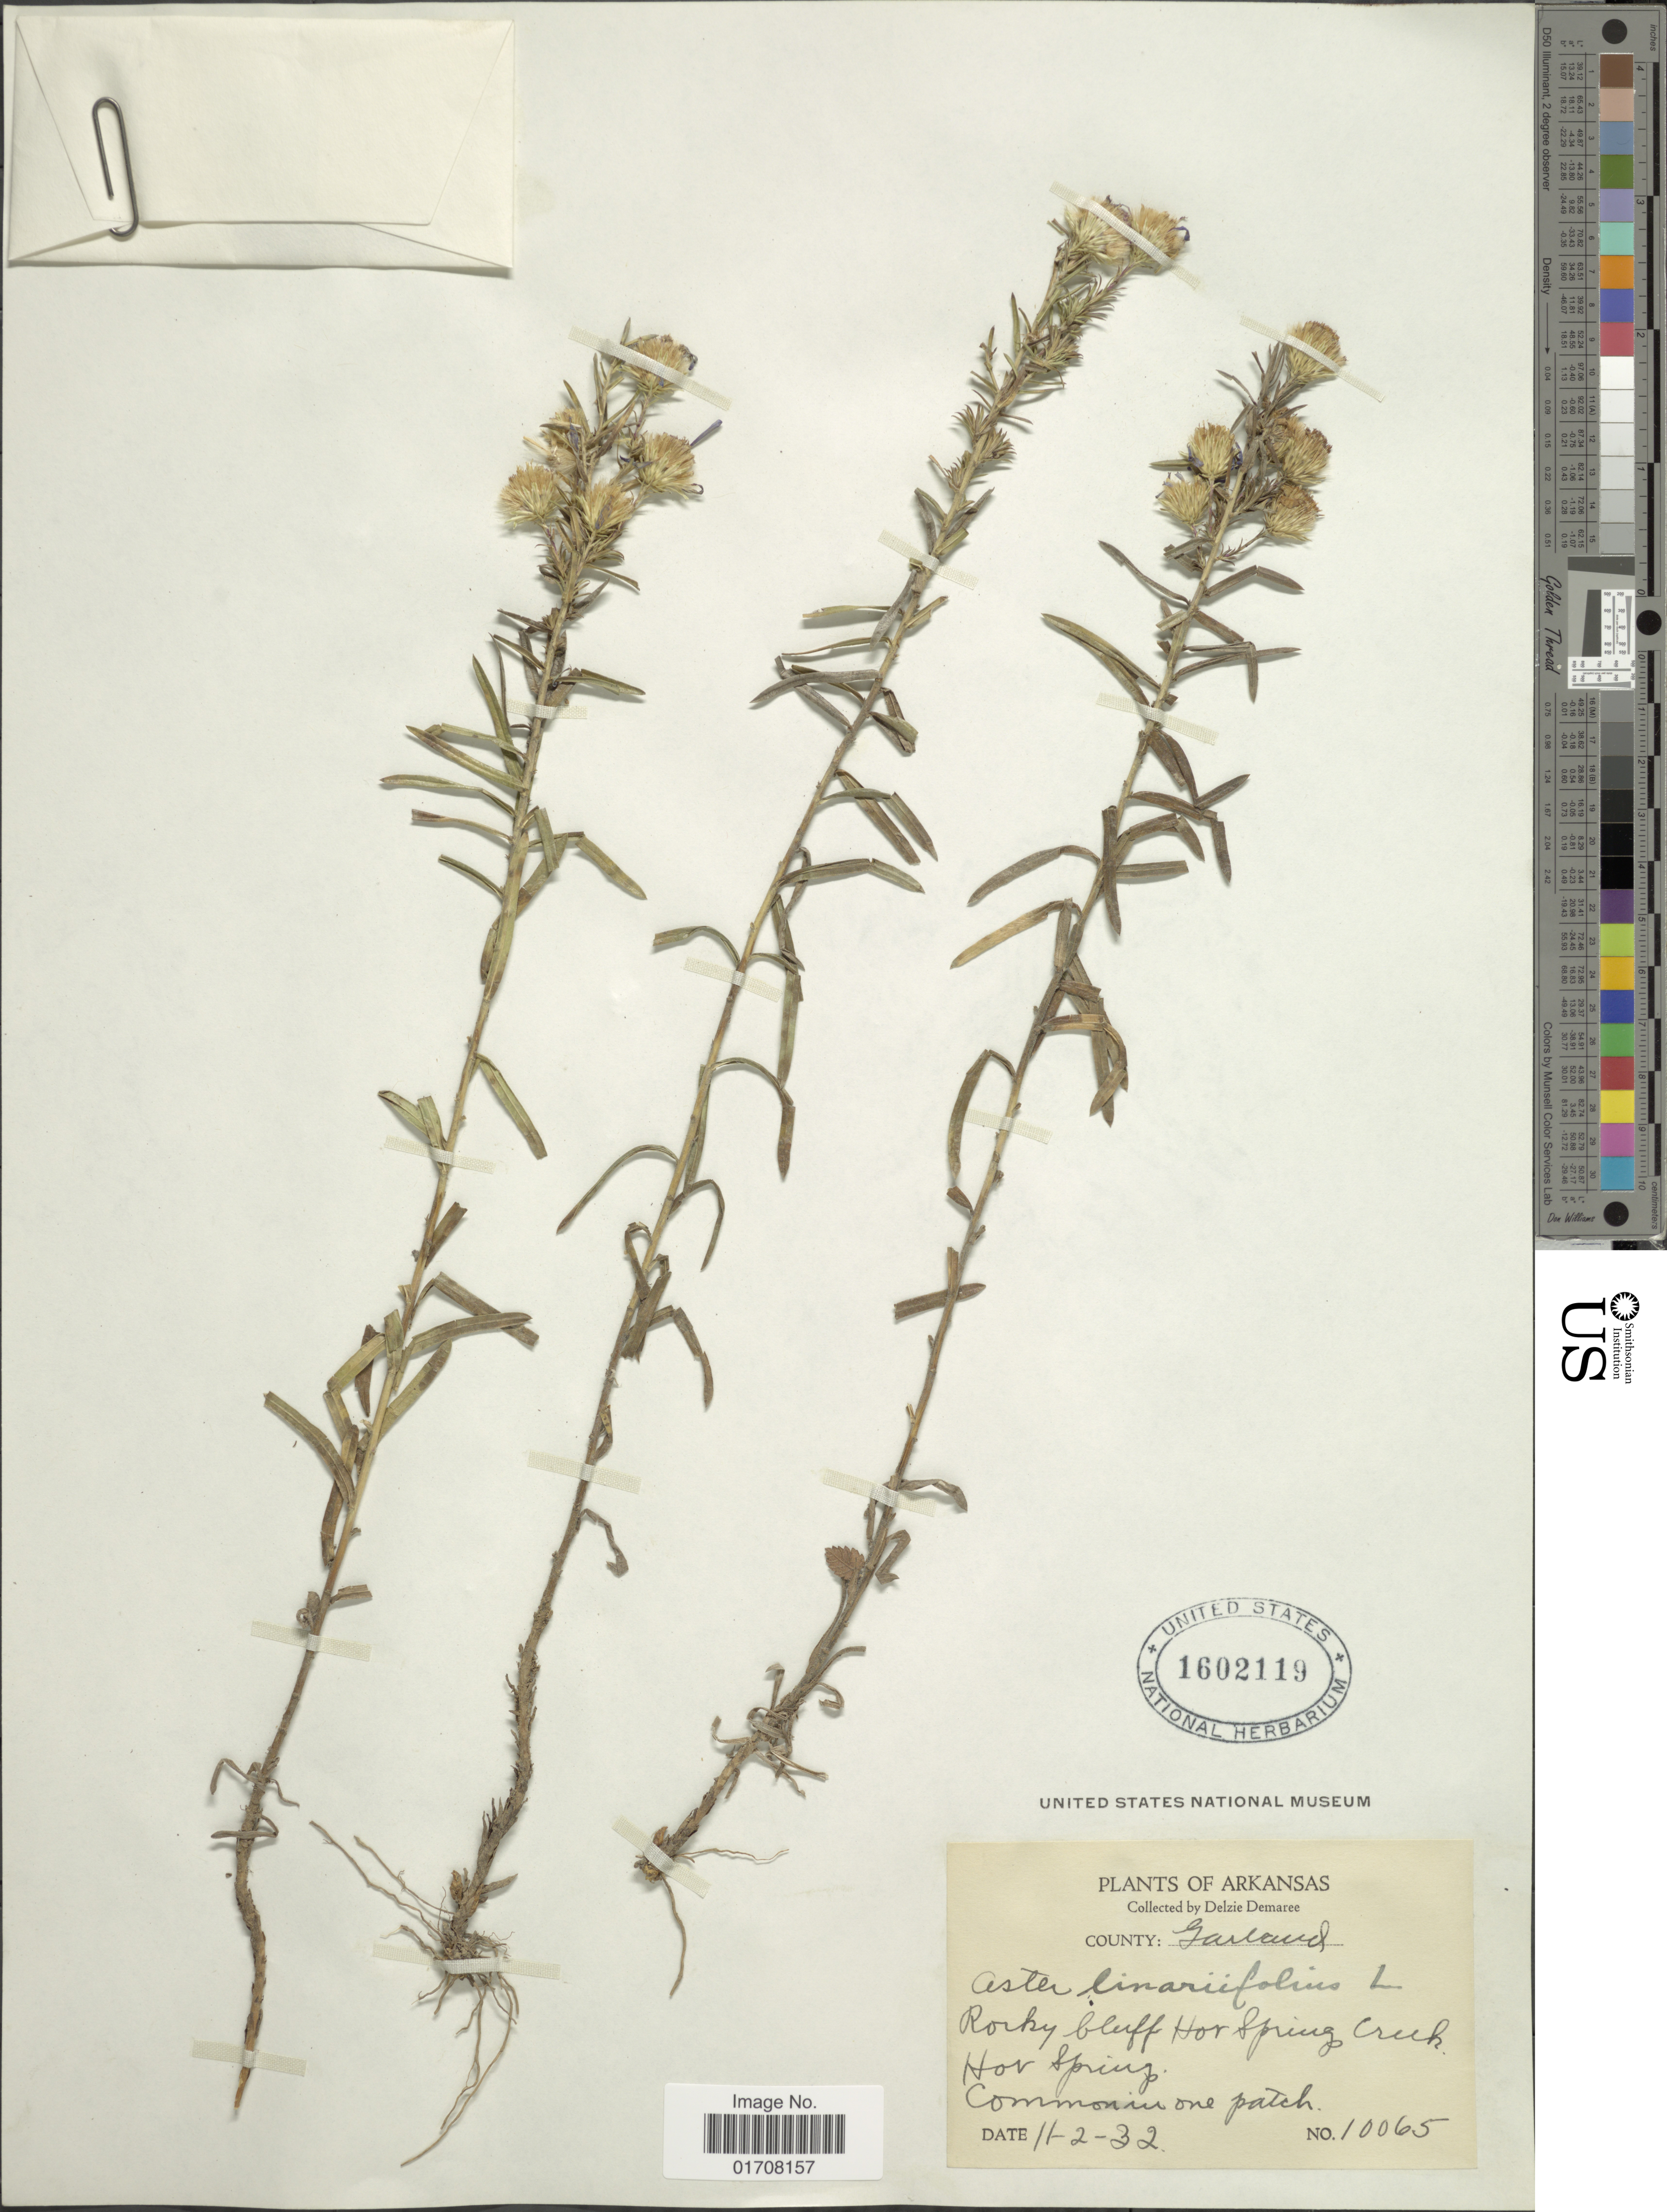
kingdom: Plantae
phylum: Tracheophyta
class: Magnoliopsida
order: Asterales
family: Asteraceae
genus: Ionactis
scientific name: Ionactis linearifolius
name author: (L.) Greene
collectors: D. Demaree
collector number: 10065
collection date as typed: Transcribed d/m/y: 2/11/32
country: United States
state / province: Arkansas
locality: County Garland, Hot Springs Creek, Hot Springs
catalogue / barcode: US 1602119